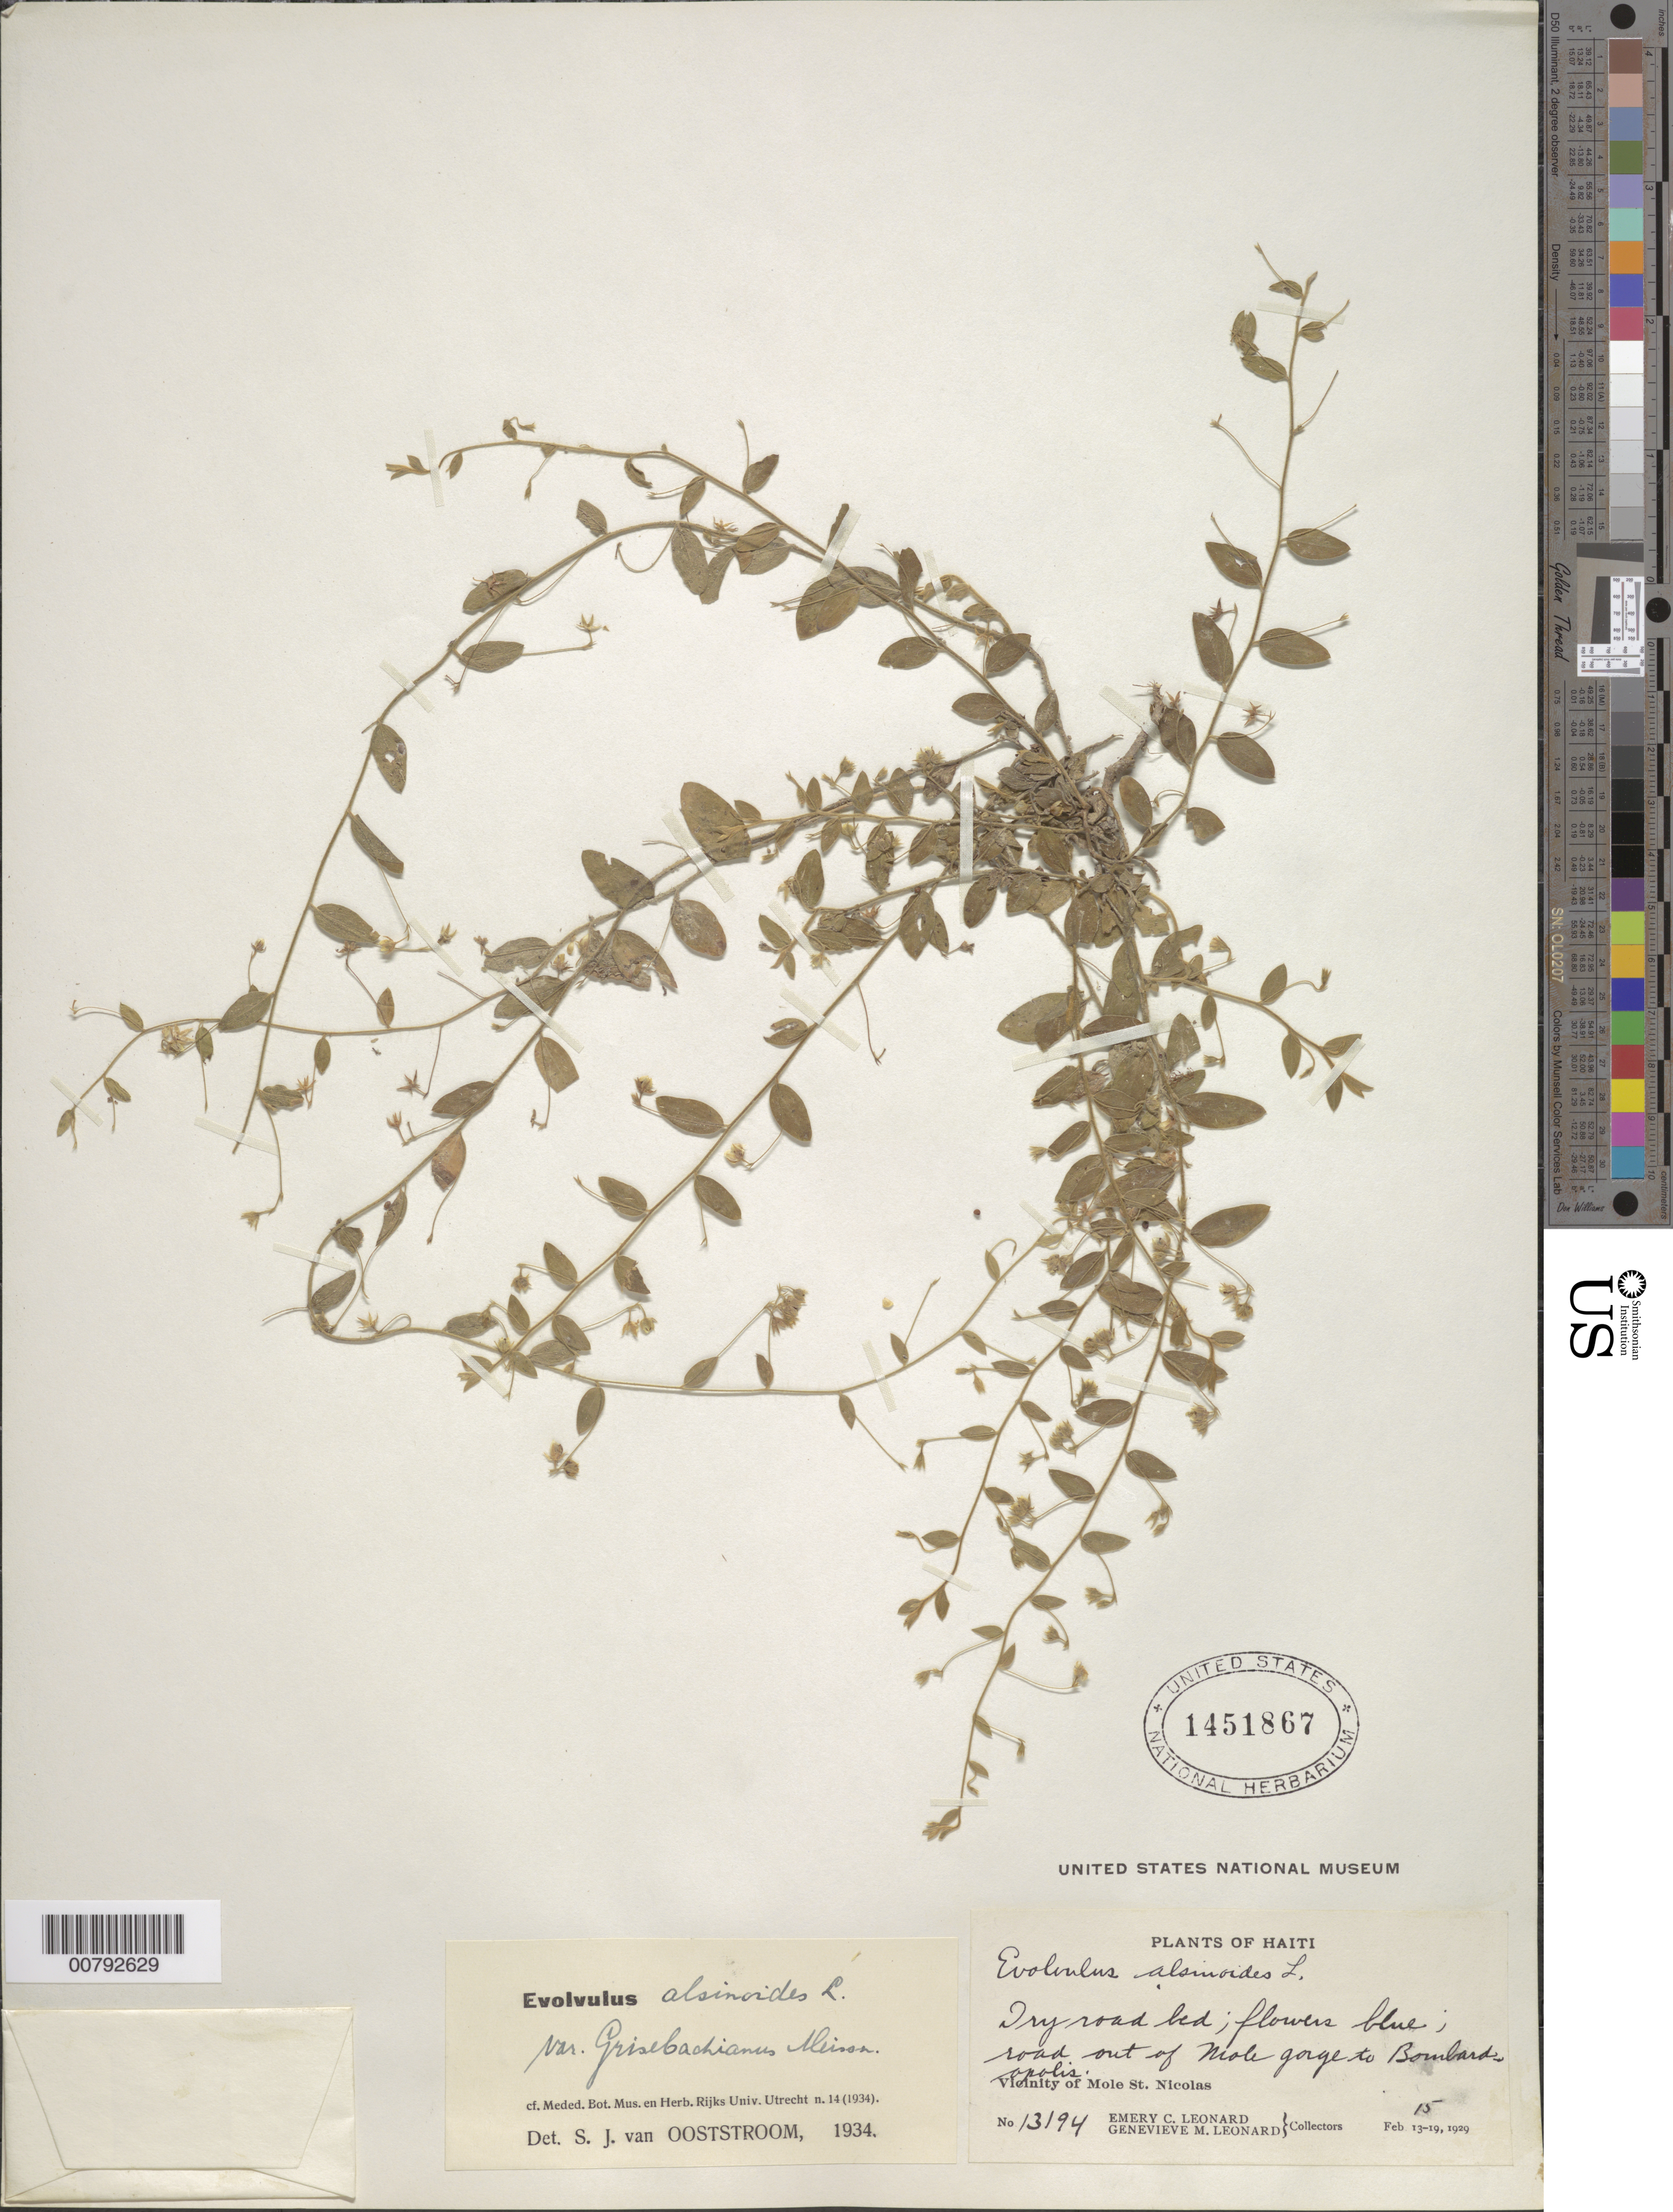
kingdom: Plantae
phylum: Tracheophyta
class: Magnoliopsida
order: Solanales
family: Convolvulaceae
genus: Evolvulus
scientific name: Evolvulus alsinoides var. grisebachianus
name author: Meisn.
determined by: Ooststroom, S. J. van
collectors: E. C. Leonard & G. M. Leonard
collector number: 13194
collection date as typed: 15 Feb 1929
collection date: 1929-02-15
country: Haiti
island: Hispaniola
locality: Vicinity of Mole St. Nicolas, road out of Mole gorge to Bombard.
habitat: Dry road bed.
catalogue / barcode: US 1451867